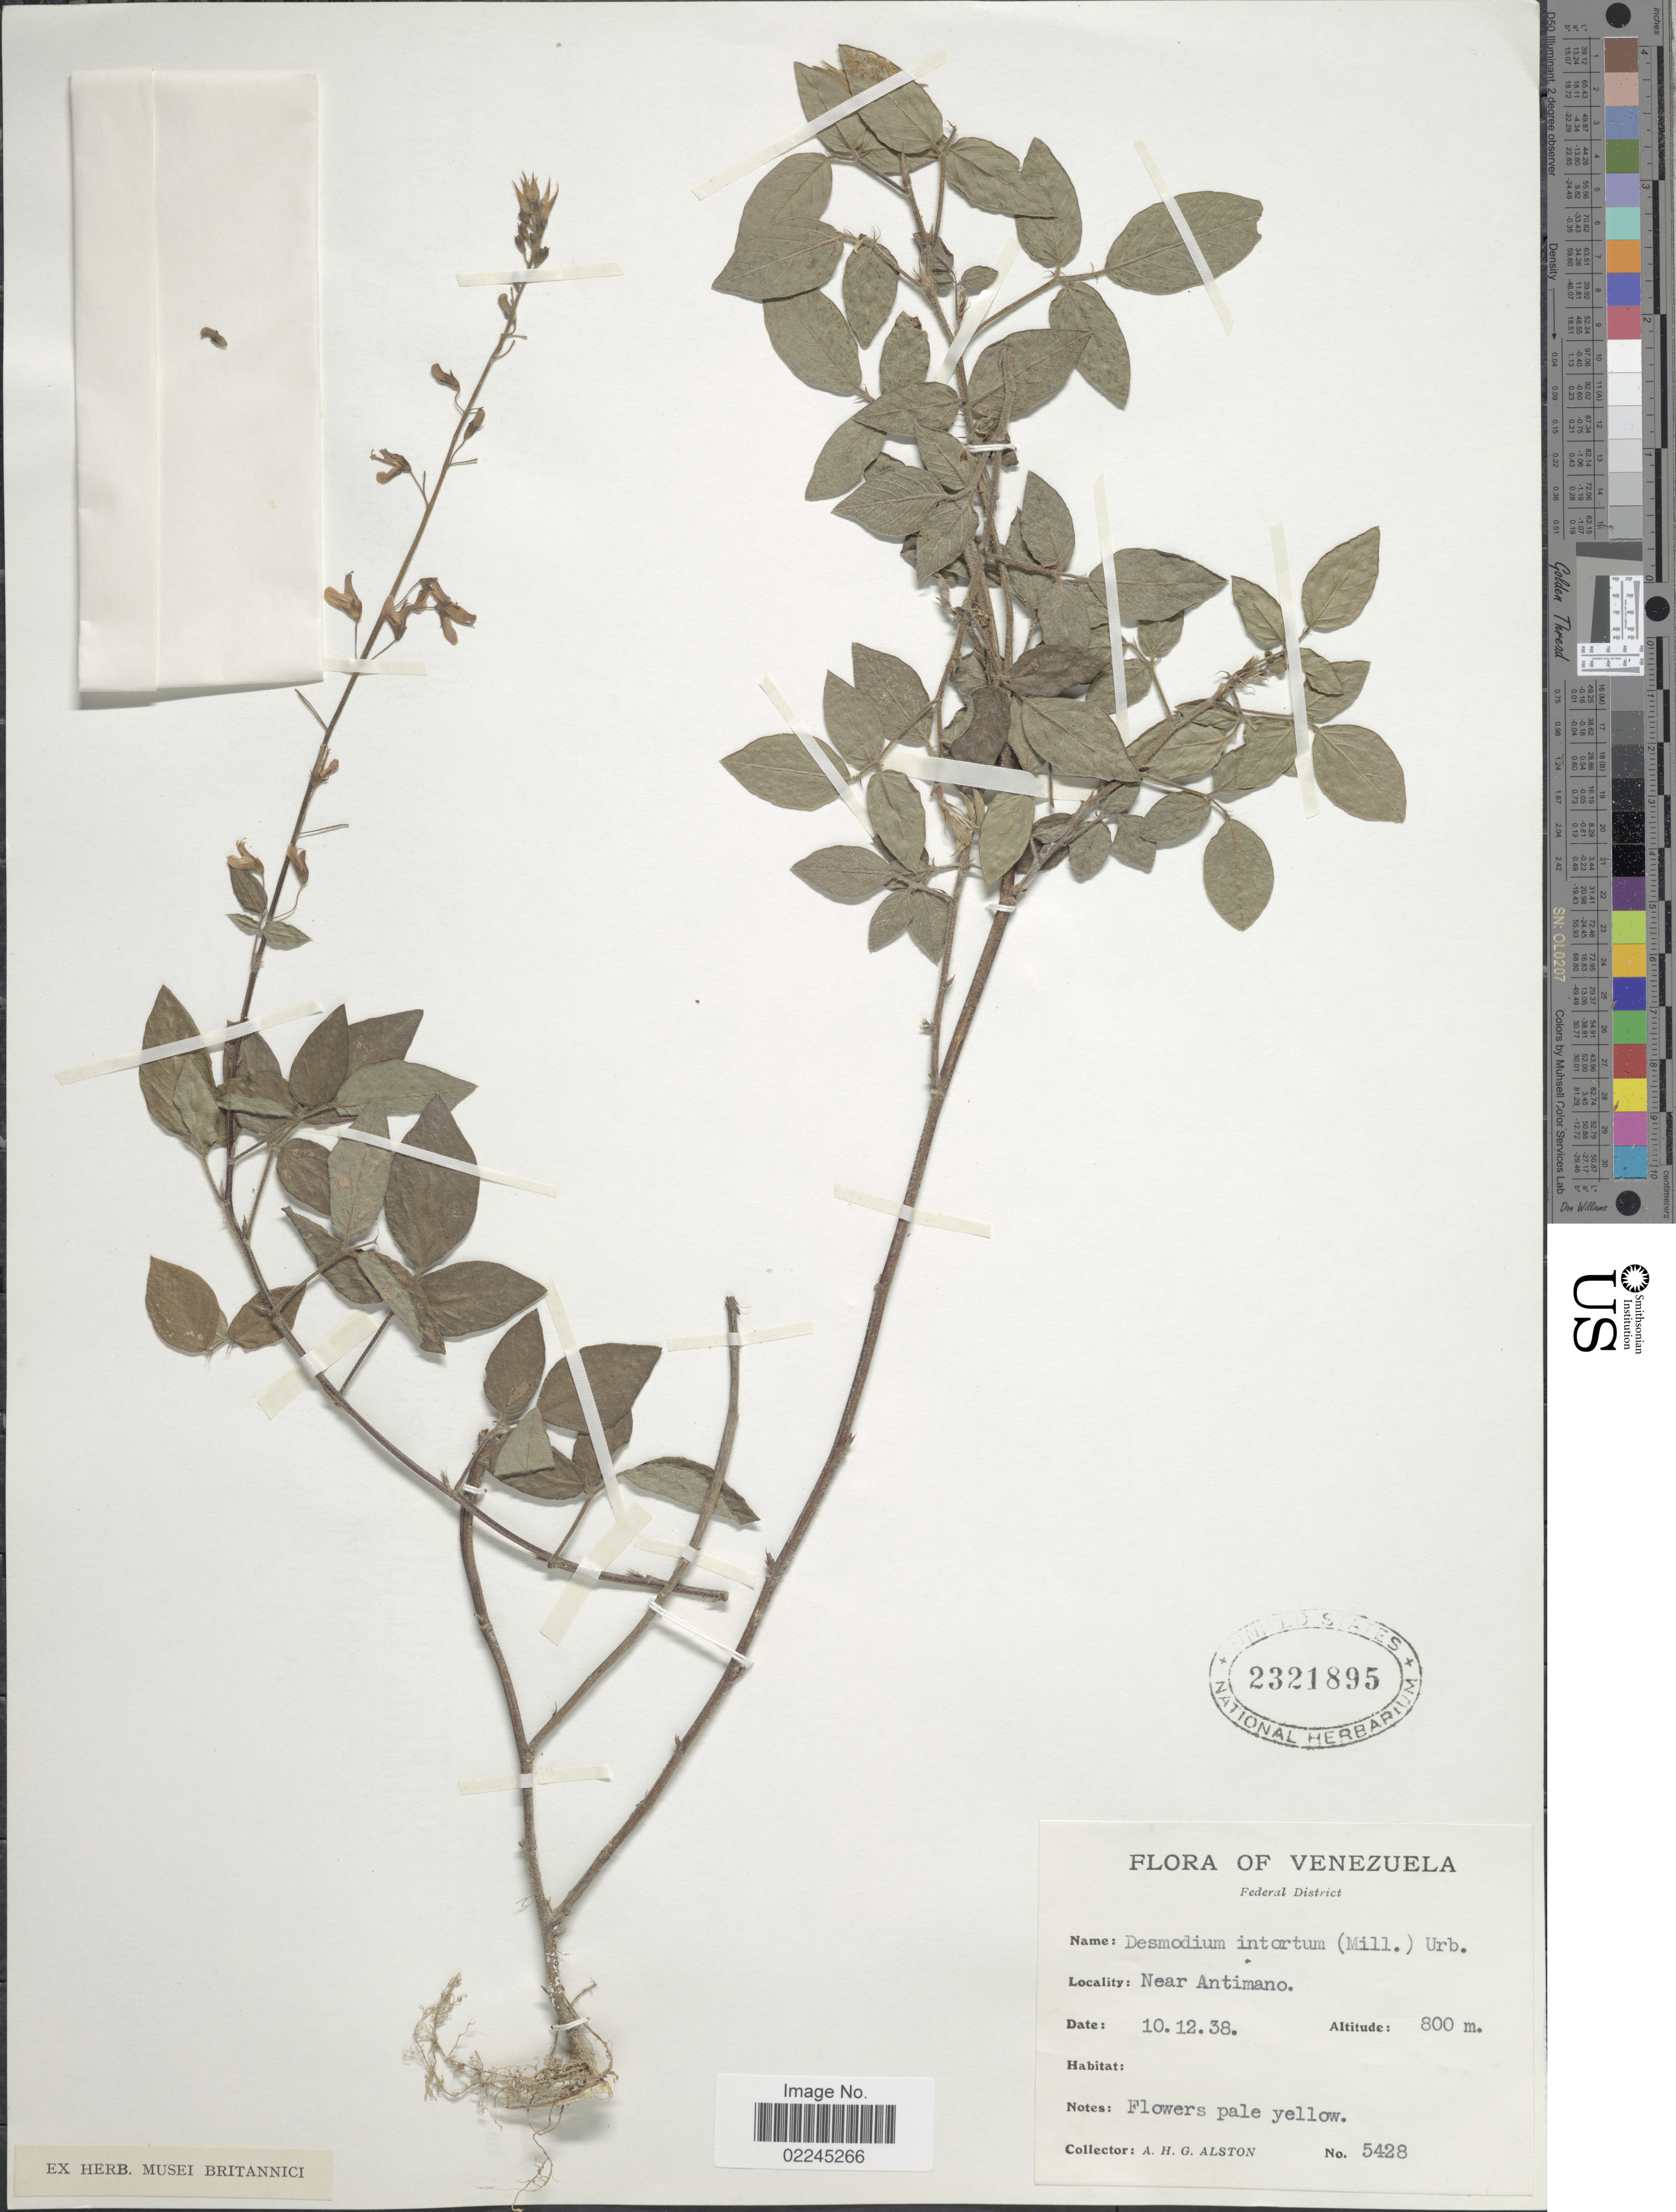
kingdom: Plantae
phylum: Tracheophyta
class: Magnoliopsida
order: Fabales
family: Fabaceae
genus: Desmodium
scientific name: Desmodium intortum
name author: (Mill.) Urb.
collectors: A. H. Alston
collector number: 5428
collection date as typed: Transcribed d/m/y: 10/12/38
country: Venezuela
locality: Federal District, near Antimano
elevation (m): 800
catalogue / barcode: US 2321895